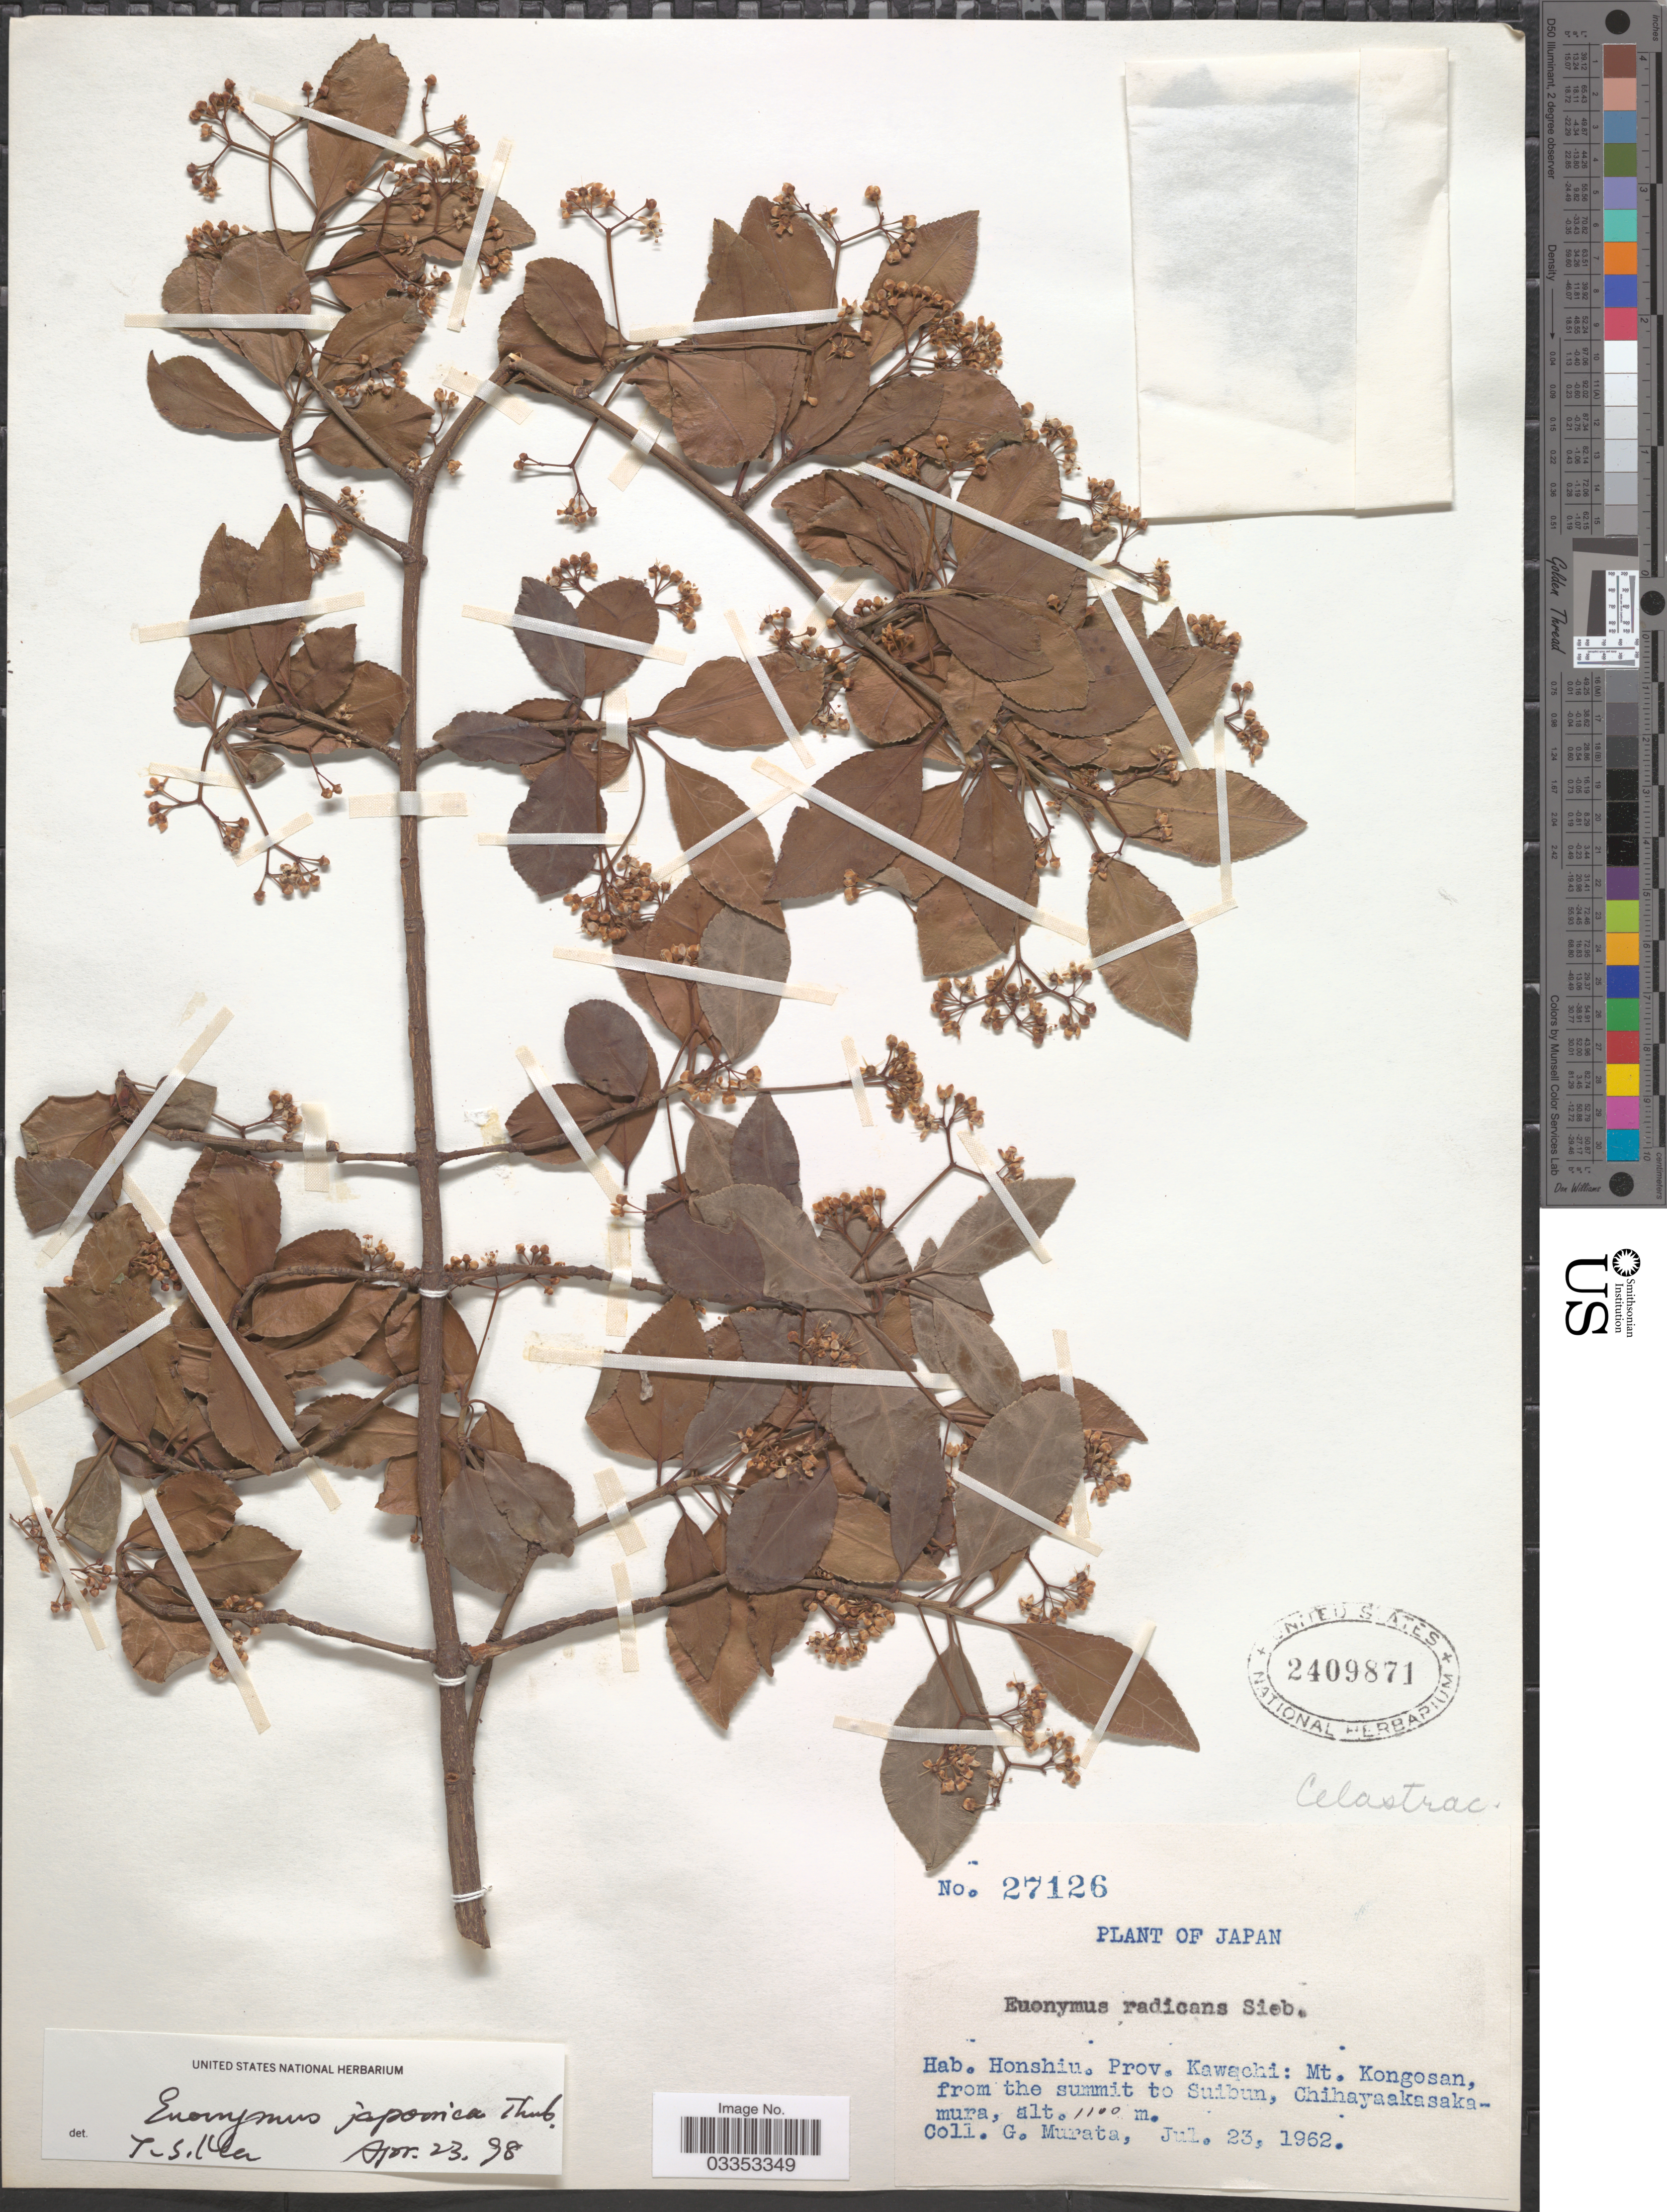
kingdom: Plantae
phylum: Tracheophyta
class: Magnoliopsida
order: Celastrales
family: Celastraceae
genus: Euonymus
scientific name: Euonymus japonicus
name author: Thunb.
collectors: G. Murata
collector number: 27126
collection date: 1962-07-23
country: Japan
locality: Honshiu. Prov. Kawachi: Mt. Kongosan, from the summit to Suibun, Chihayaakasakamura.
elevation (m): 1100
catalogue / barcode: US 2409871